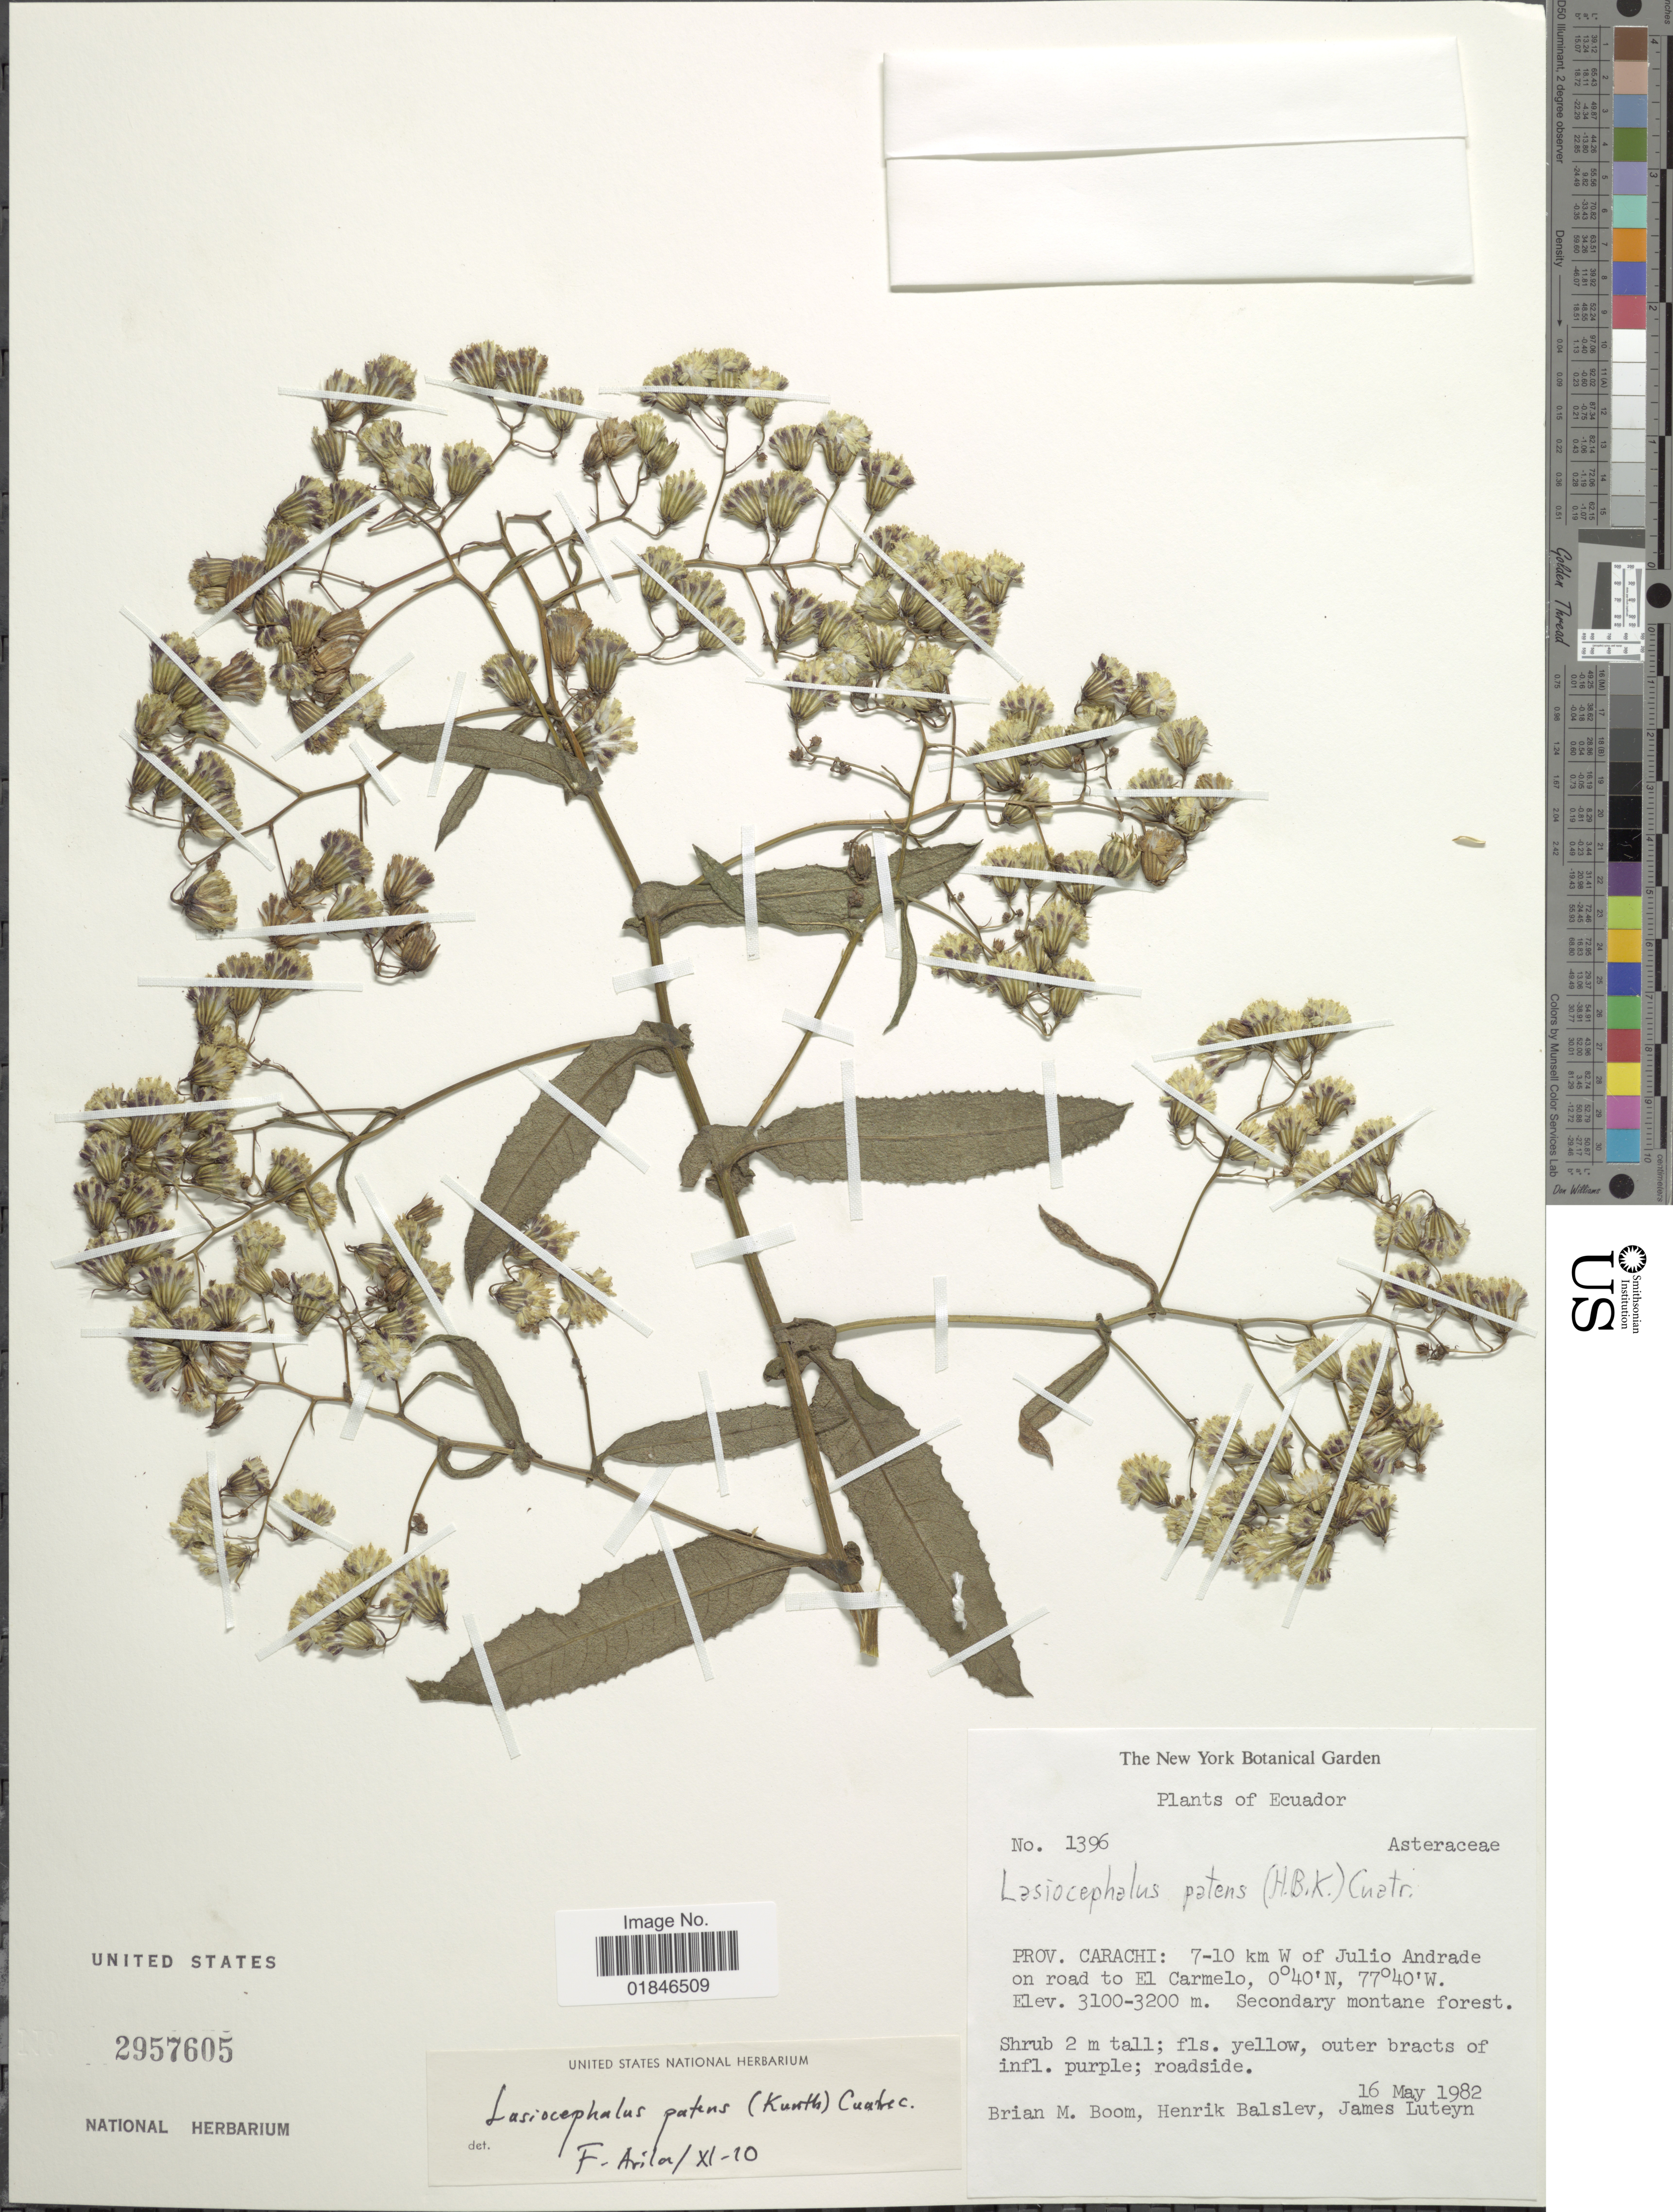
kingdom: Plantae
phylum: Tracheophyta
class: Magnoliopsida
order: Asterales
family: Asteraceae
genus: Senecio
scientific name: Senecio patens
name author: (Kunth) DC.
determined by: Salomon, Luciana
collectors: B. M. Boom & H. Balslev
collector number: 1396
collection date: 1982-05-16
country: Ecuador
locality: Prov. Carachi: 7-10 km W of Julio Andrade on road to El Carnelo.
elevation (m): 3100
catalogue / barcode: US 2957605